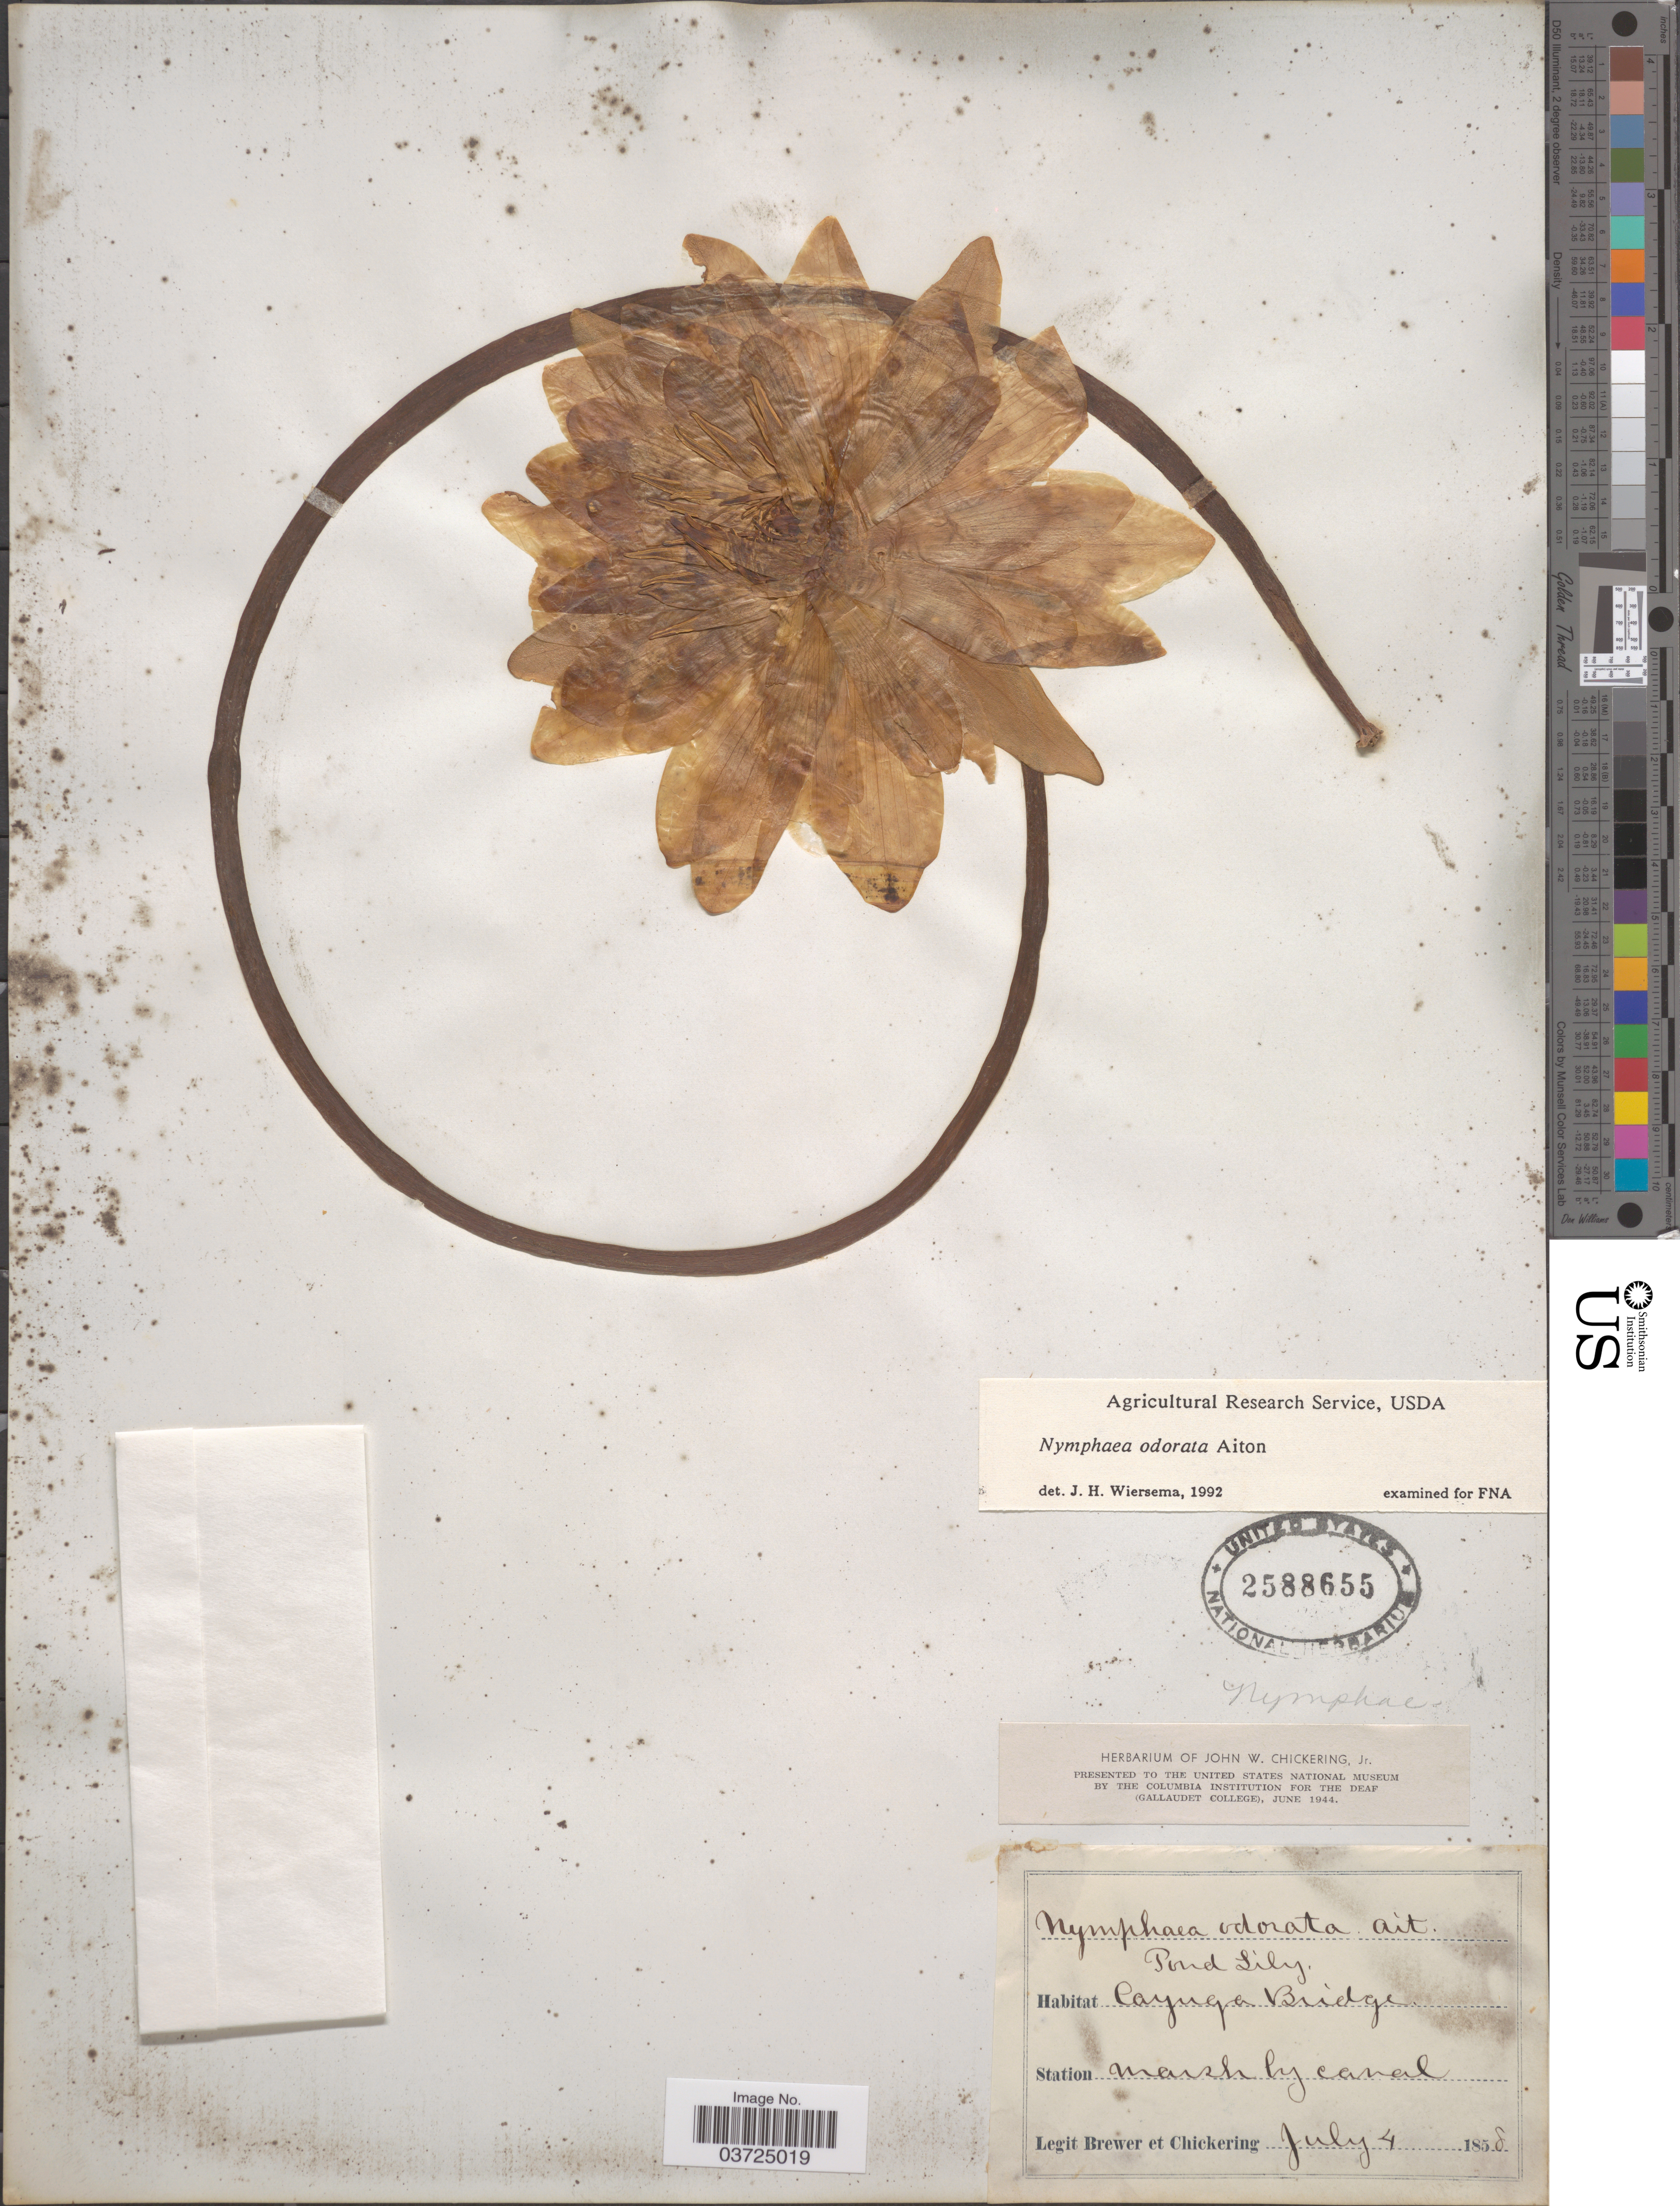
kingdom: Plantae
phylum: Tracheophyta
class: Magnoliopsida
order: Nymphaeales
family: Nymphaeaceae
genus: Nymphaea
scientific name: Nymphaea odorata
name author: Aiton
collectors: -. Brewer & J. Chickering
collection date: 1858-07-04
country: United States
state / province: New York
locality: Cayuga Bridge.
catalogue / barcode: US 2588655